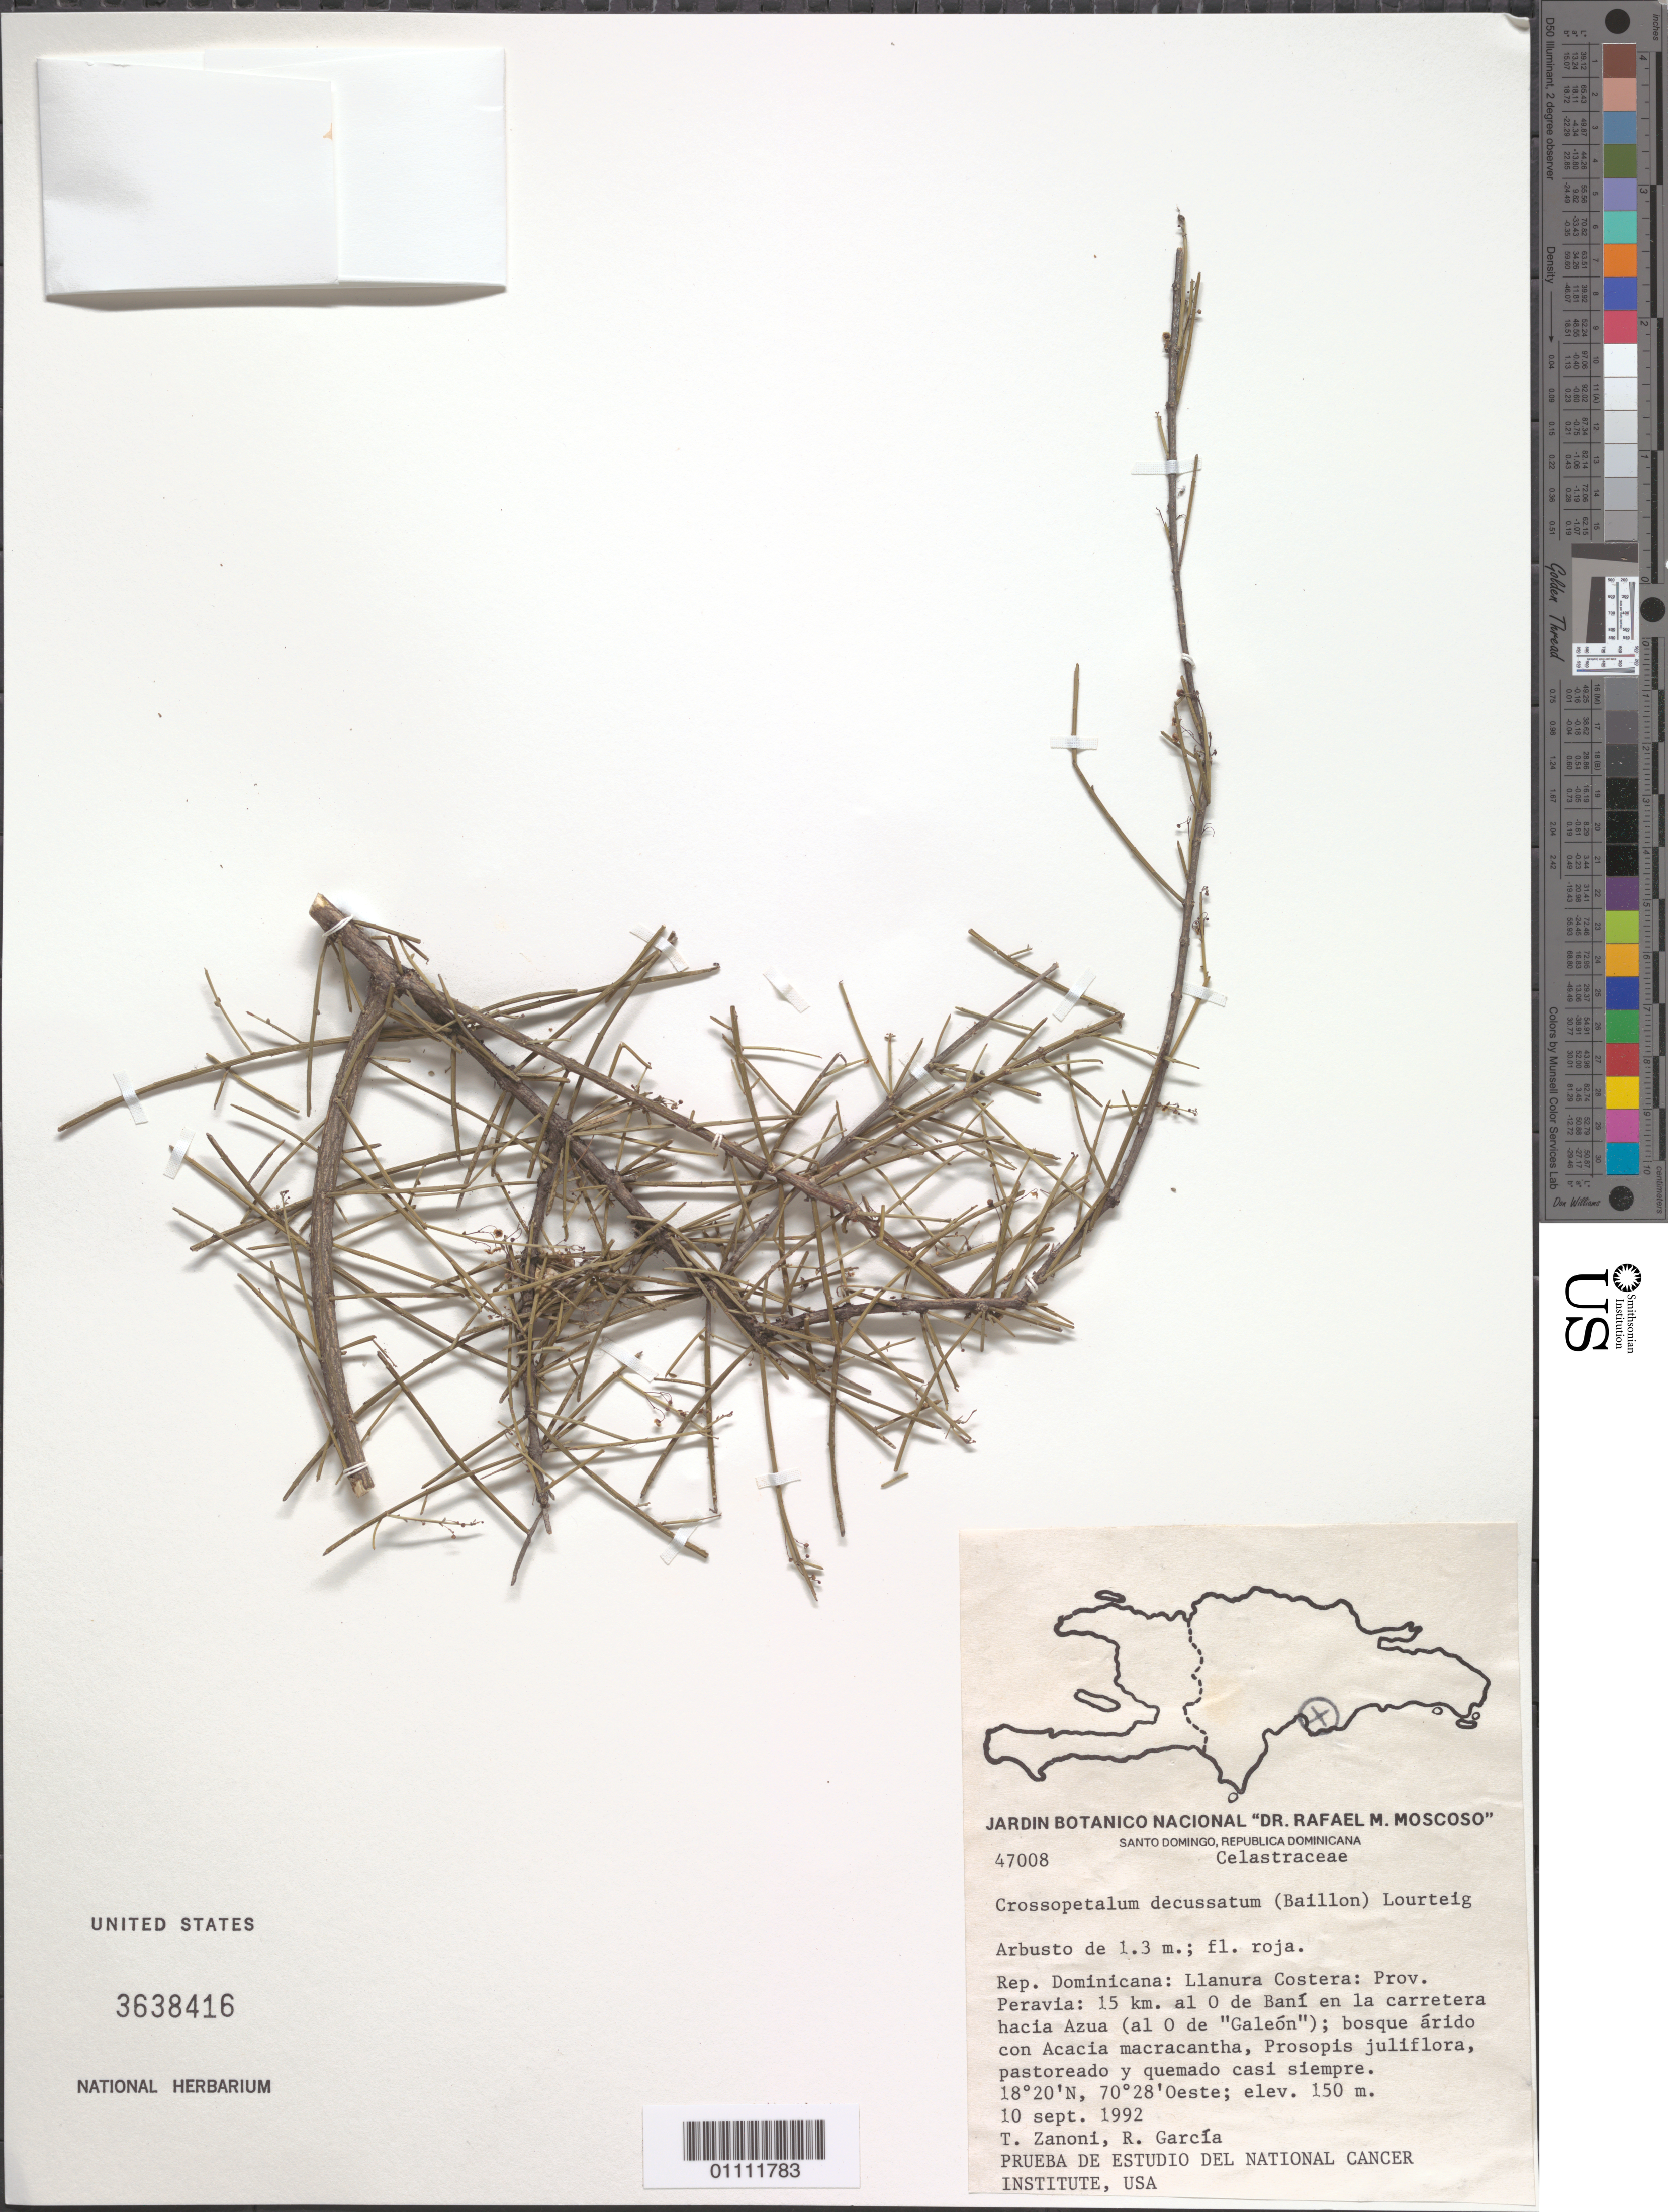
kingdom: Plantae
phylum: Tracheophyta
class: Magnoliopsida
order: Celastrales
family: Celastraceae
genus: Crossopetalum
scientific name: Crossopetalum decussatum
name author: (Baill.) Lourteig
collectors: T. A. Zanoni & R. G. García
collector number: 47008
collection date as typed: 10 Sep 1992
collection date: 1992-09-10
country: Dominican Republic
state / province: Peravia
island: Hispaniola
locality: Llanura Costera, 15 km al O de Baní en la carretera hacia Azua (al O de "Galeón")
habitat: Bosque árido con Acacia macracantha, Prosopis juliflora, pastoreado y quemado casi siempre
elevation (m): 150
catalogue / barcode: US 3638416